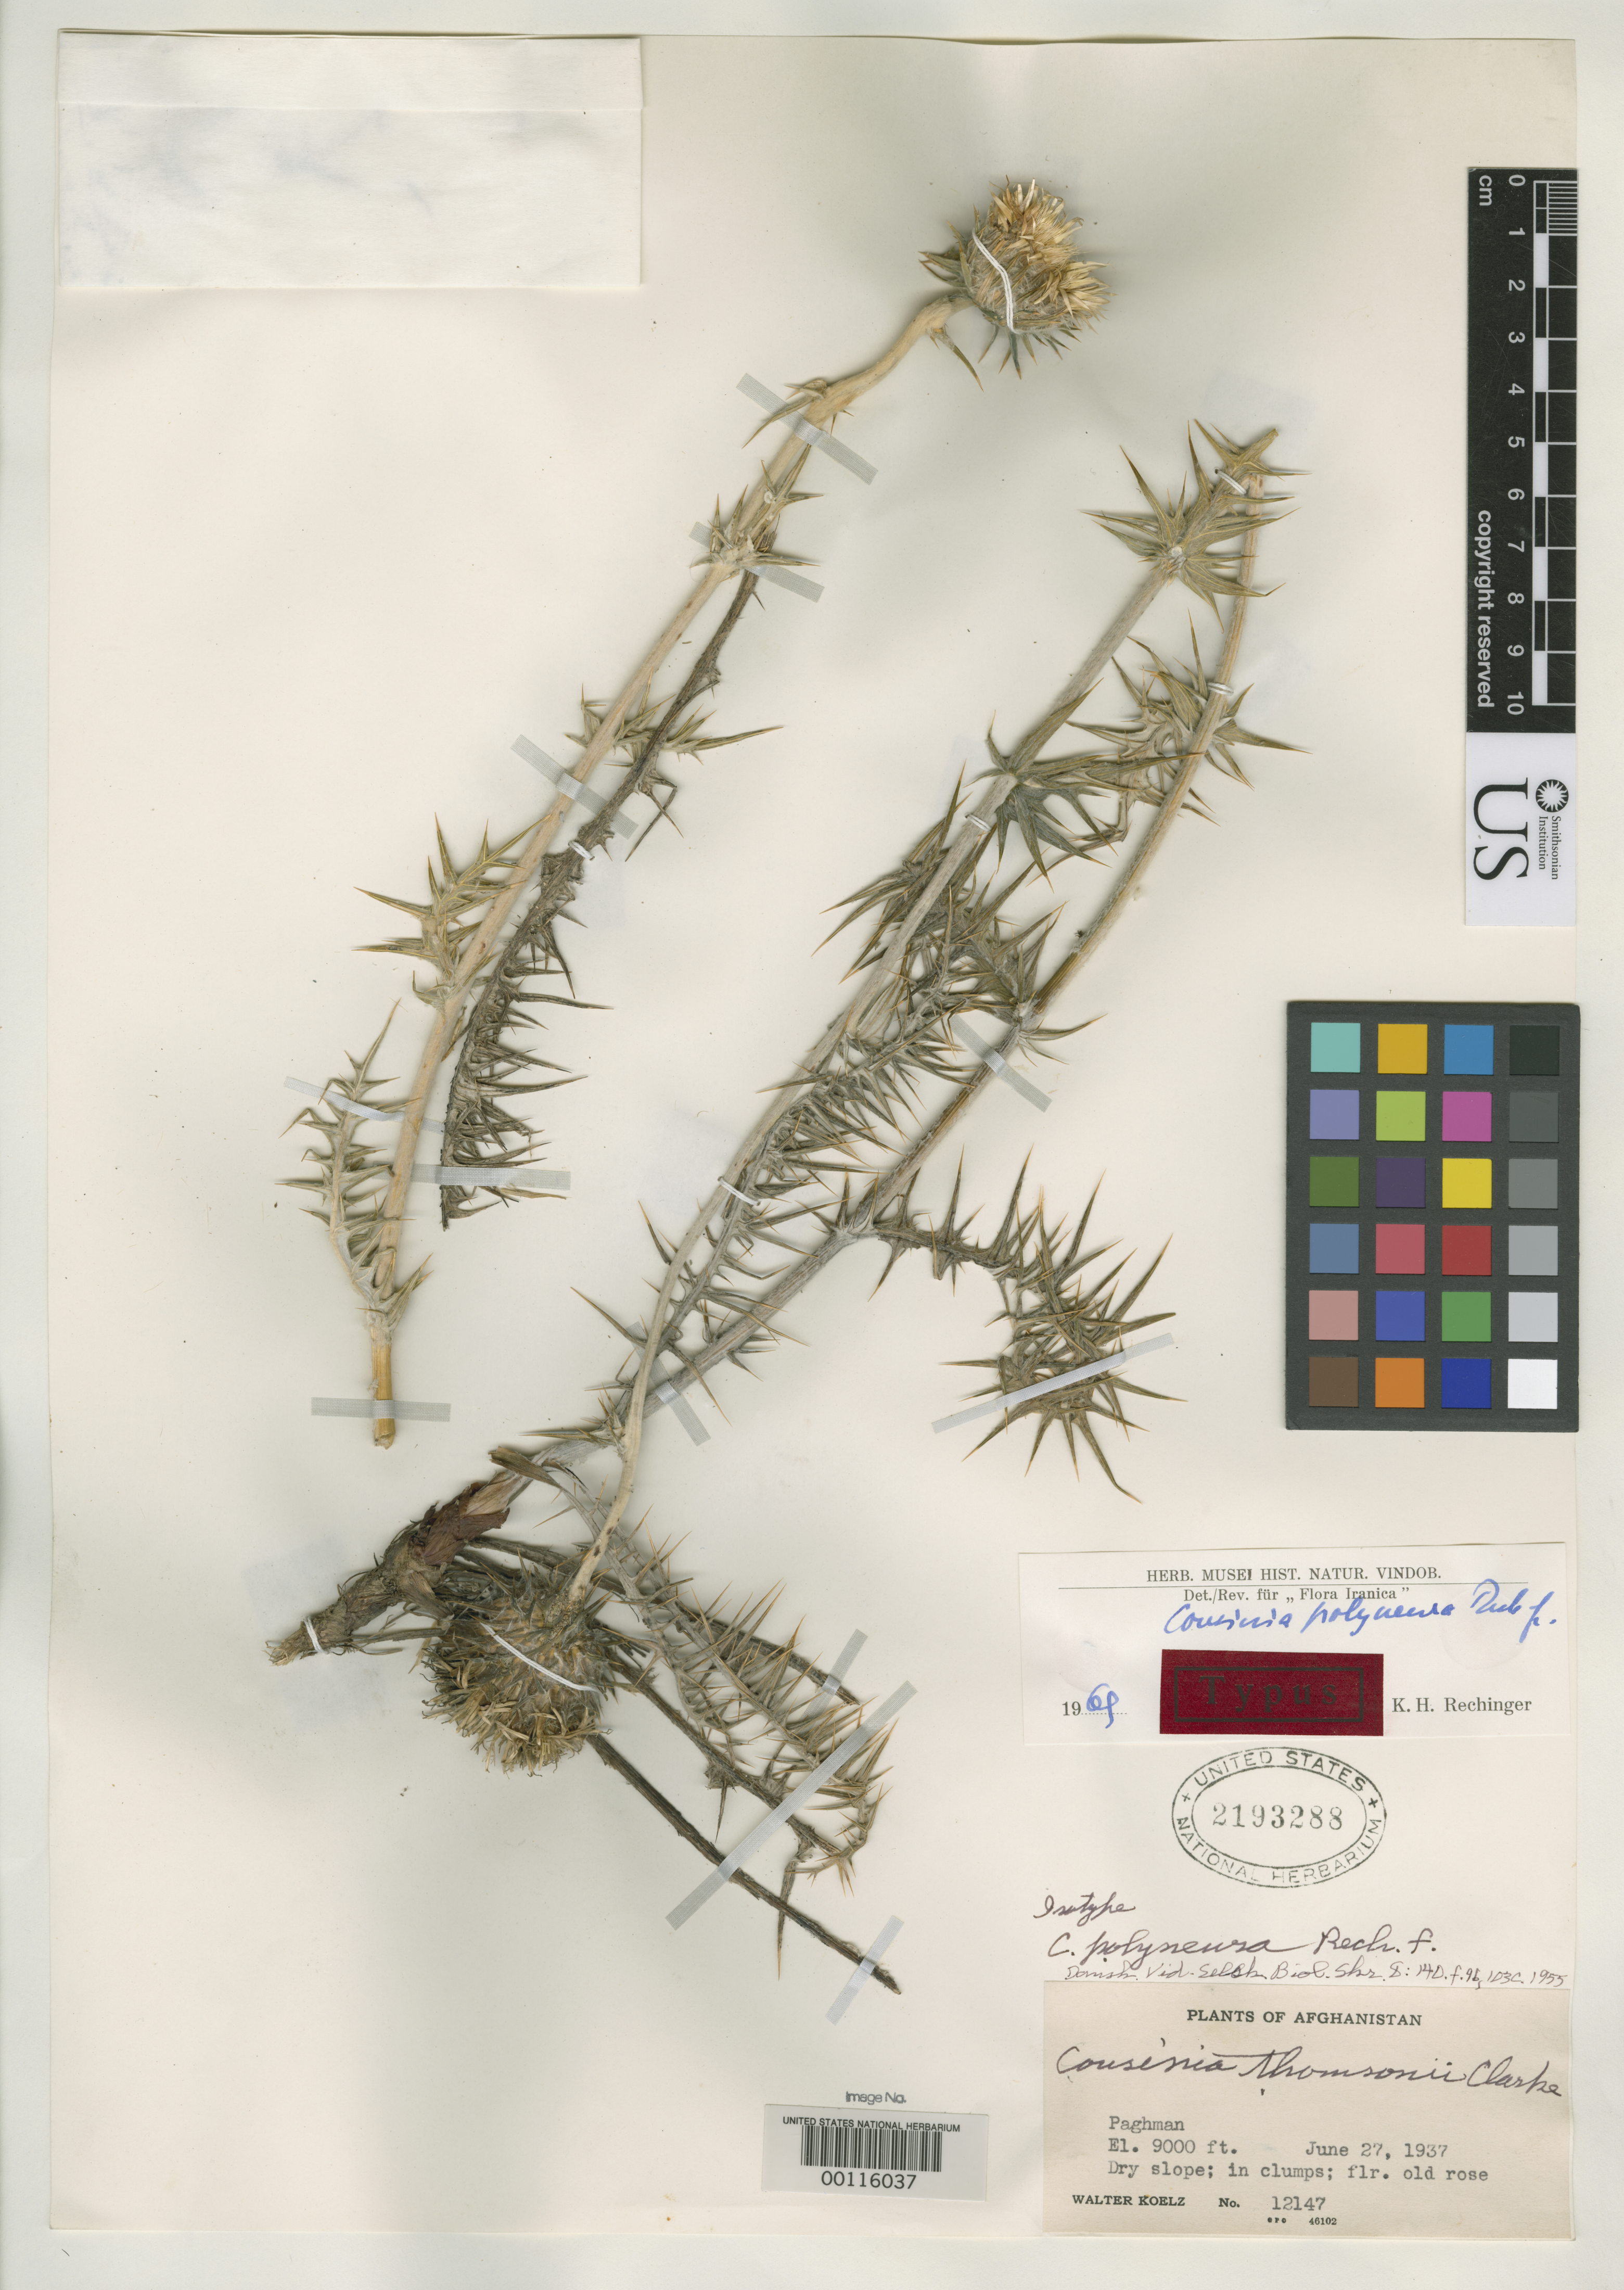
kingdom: Plantae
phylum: Tracheophyta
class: Magnoliopsida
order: Asterales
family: Asteraceae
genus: Cousinia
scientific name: Cousinia polyneura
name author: Rech. f.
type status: Isotype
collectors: W. N. Koelz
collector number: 12147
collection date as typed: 27 Jun 1937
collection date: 1937-06-27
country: Afghanistan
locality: Paghman.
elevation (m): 2743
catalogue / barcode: US 2193288